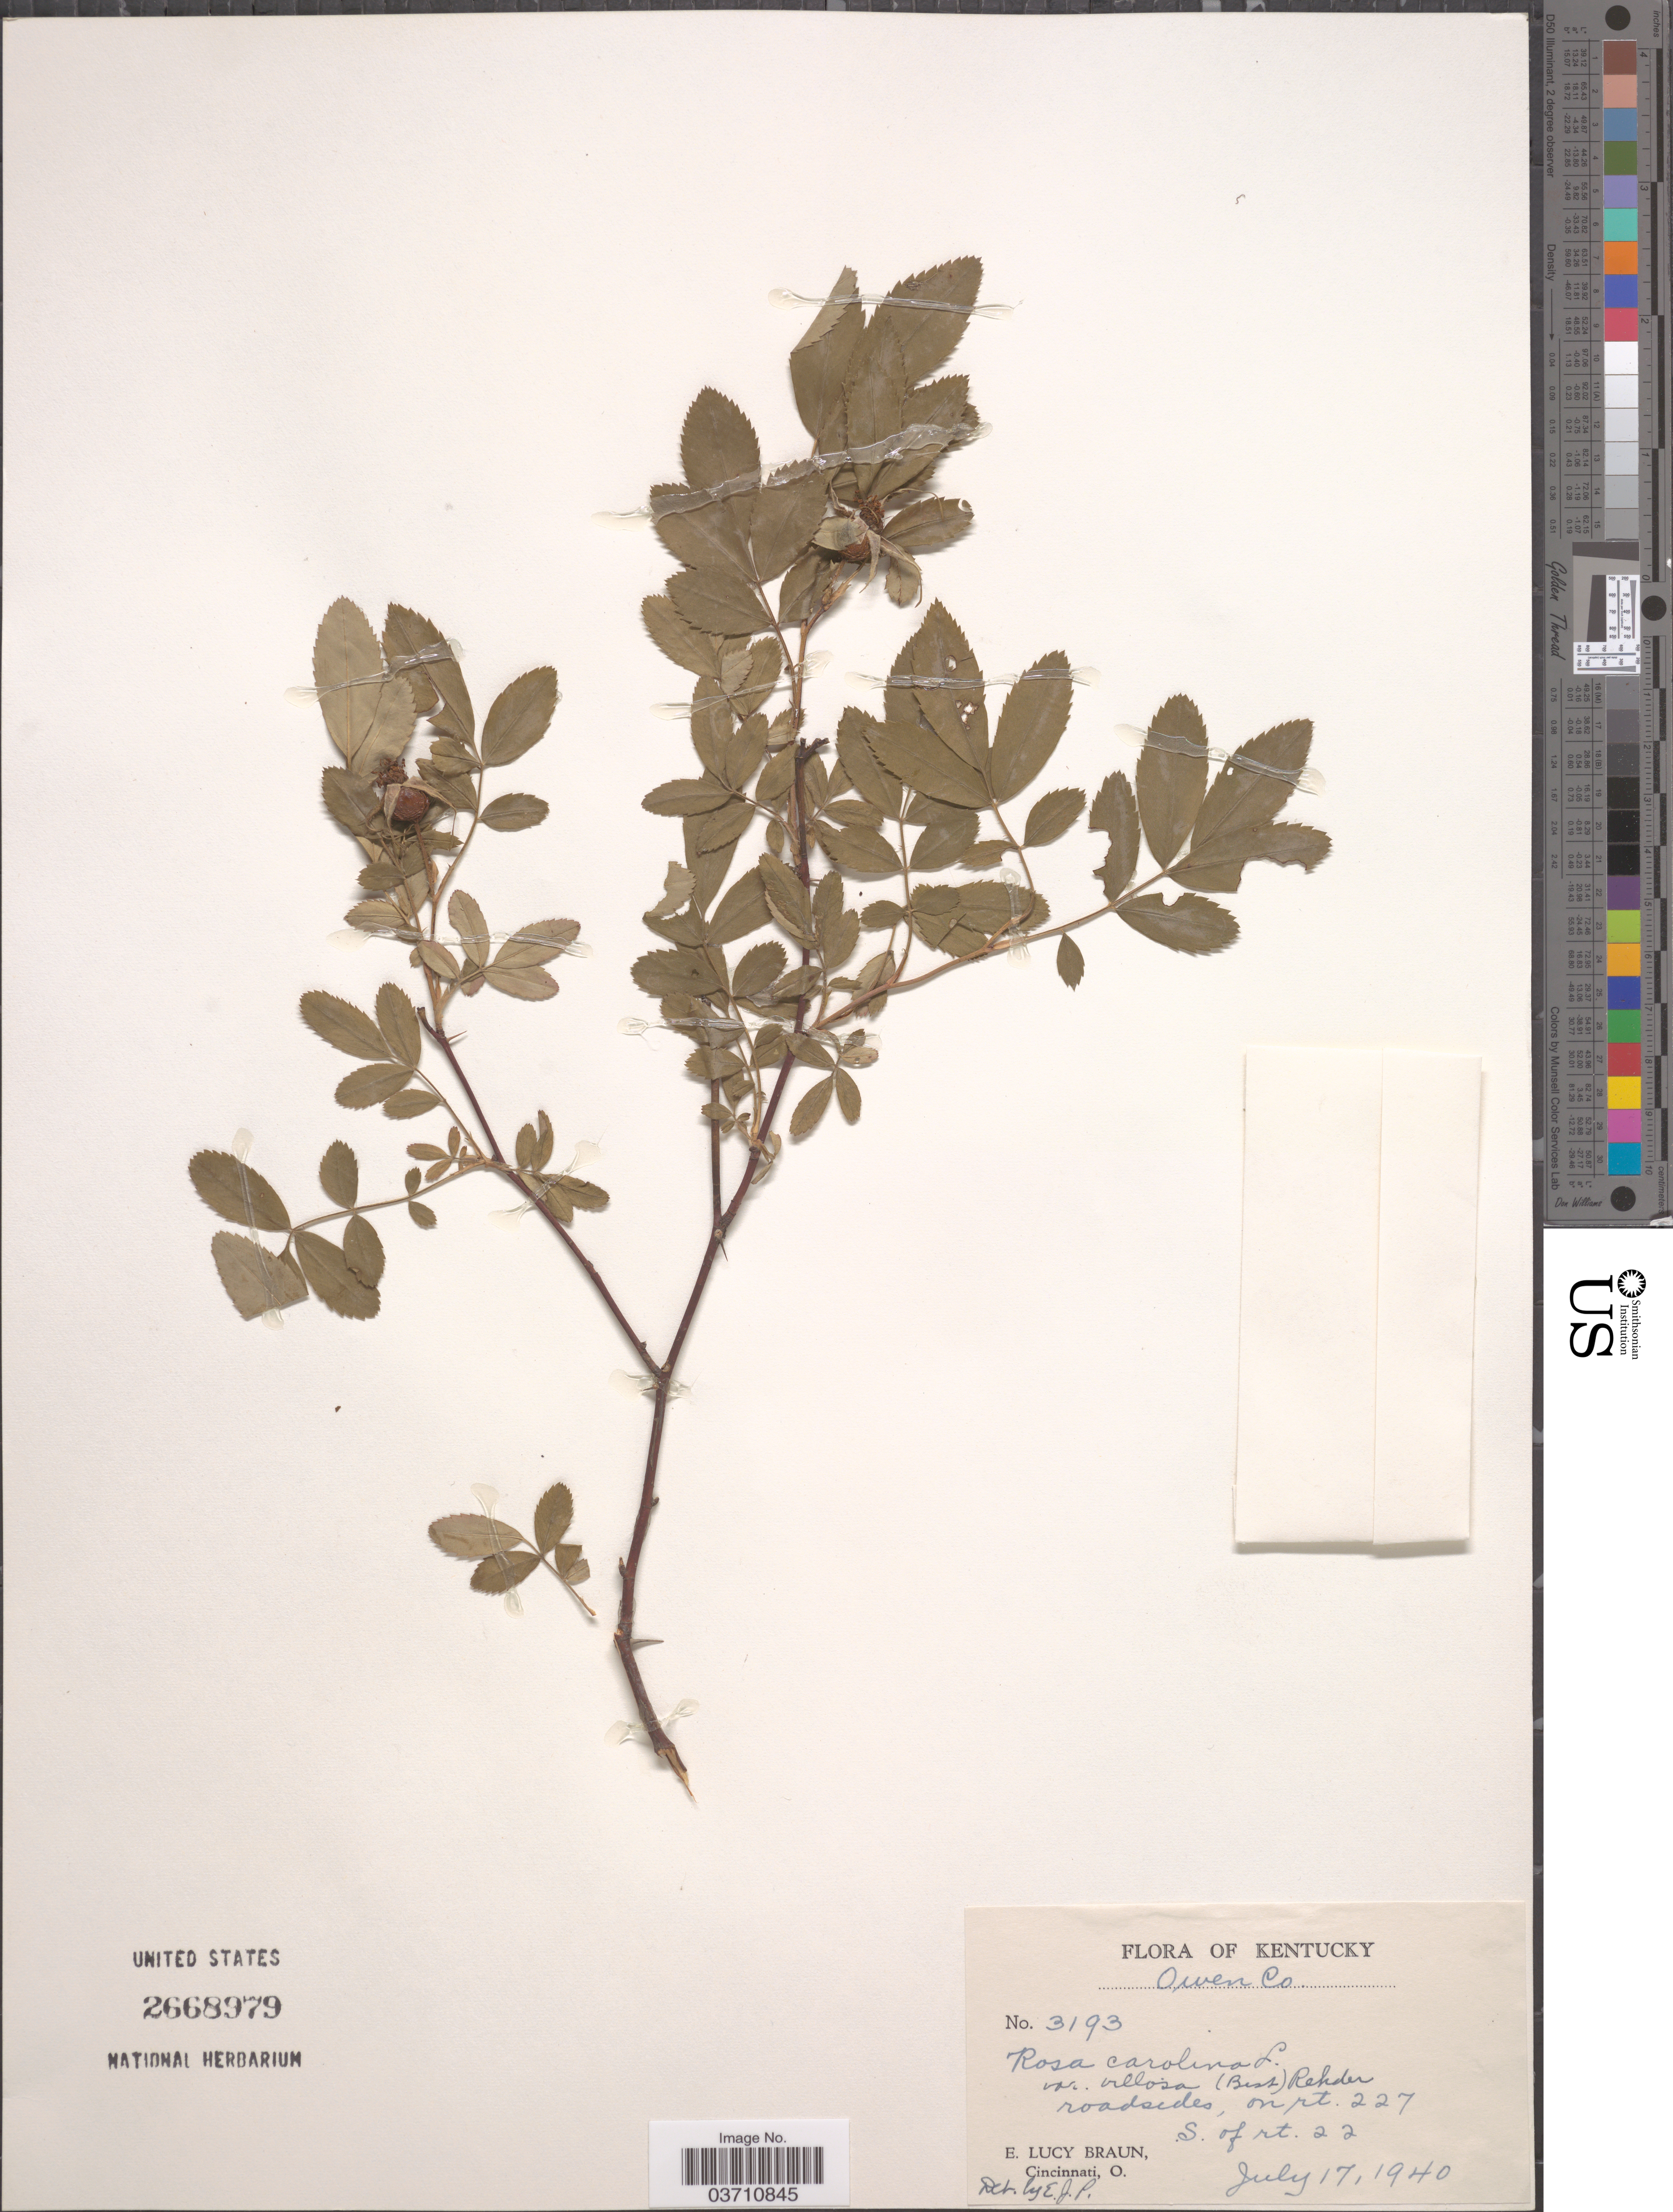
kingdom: Plantae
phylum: Tracheophyta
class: Magnoliopsida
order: Rosales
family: Rosaceae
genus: Rosa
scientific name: Rosa carolina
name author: L.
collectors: E. L. Braun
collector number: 3193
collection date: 1940-07-17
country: United States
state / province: Kentucky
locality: Owen Co. Roadsides, on rt. 227. S. of rt. 22.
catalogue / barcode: US 2668979